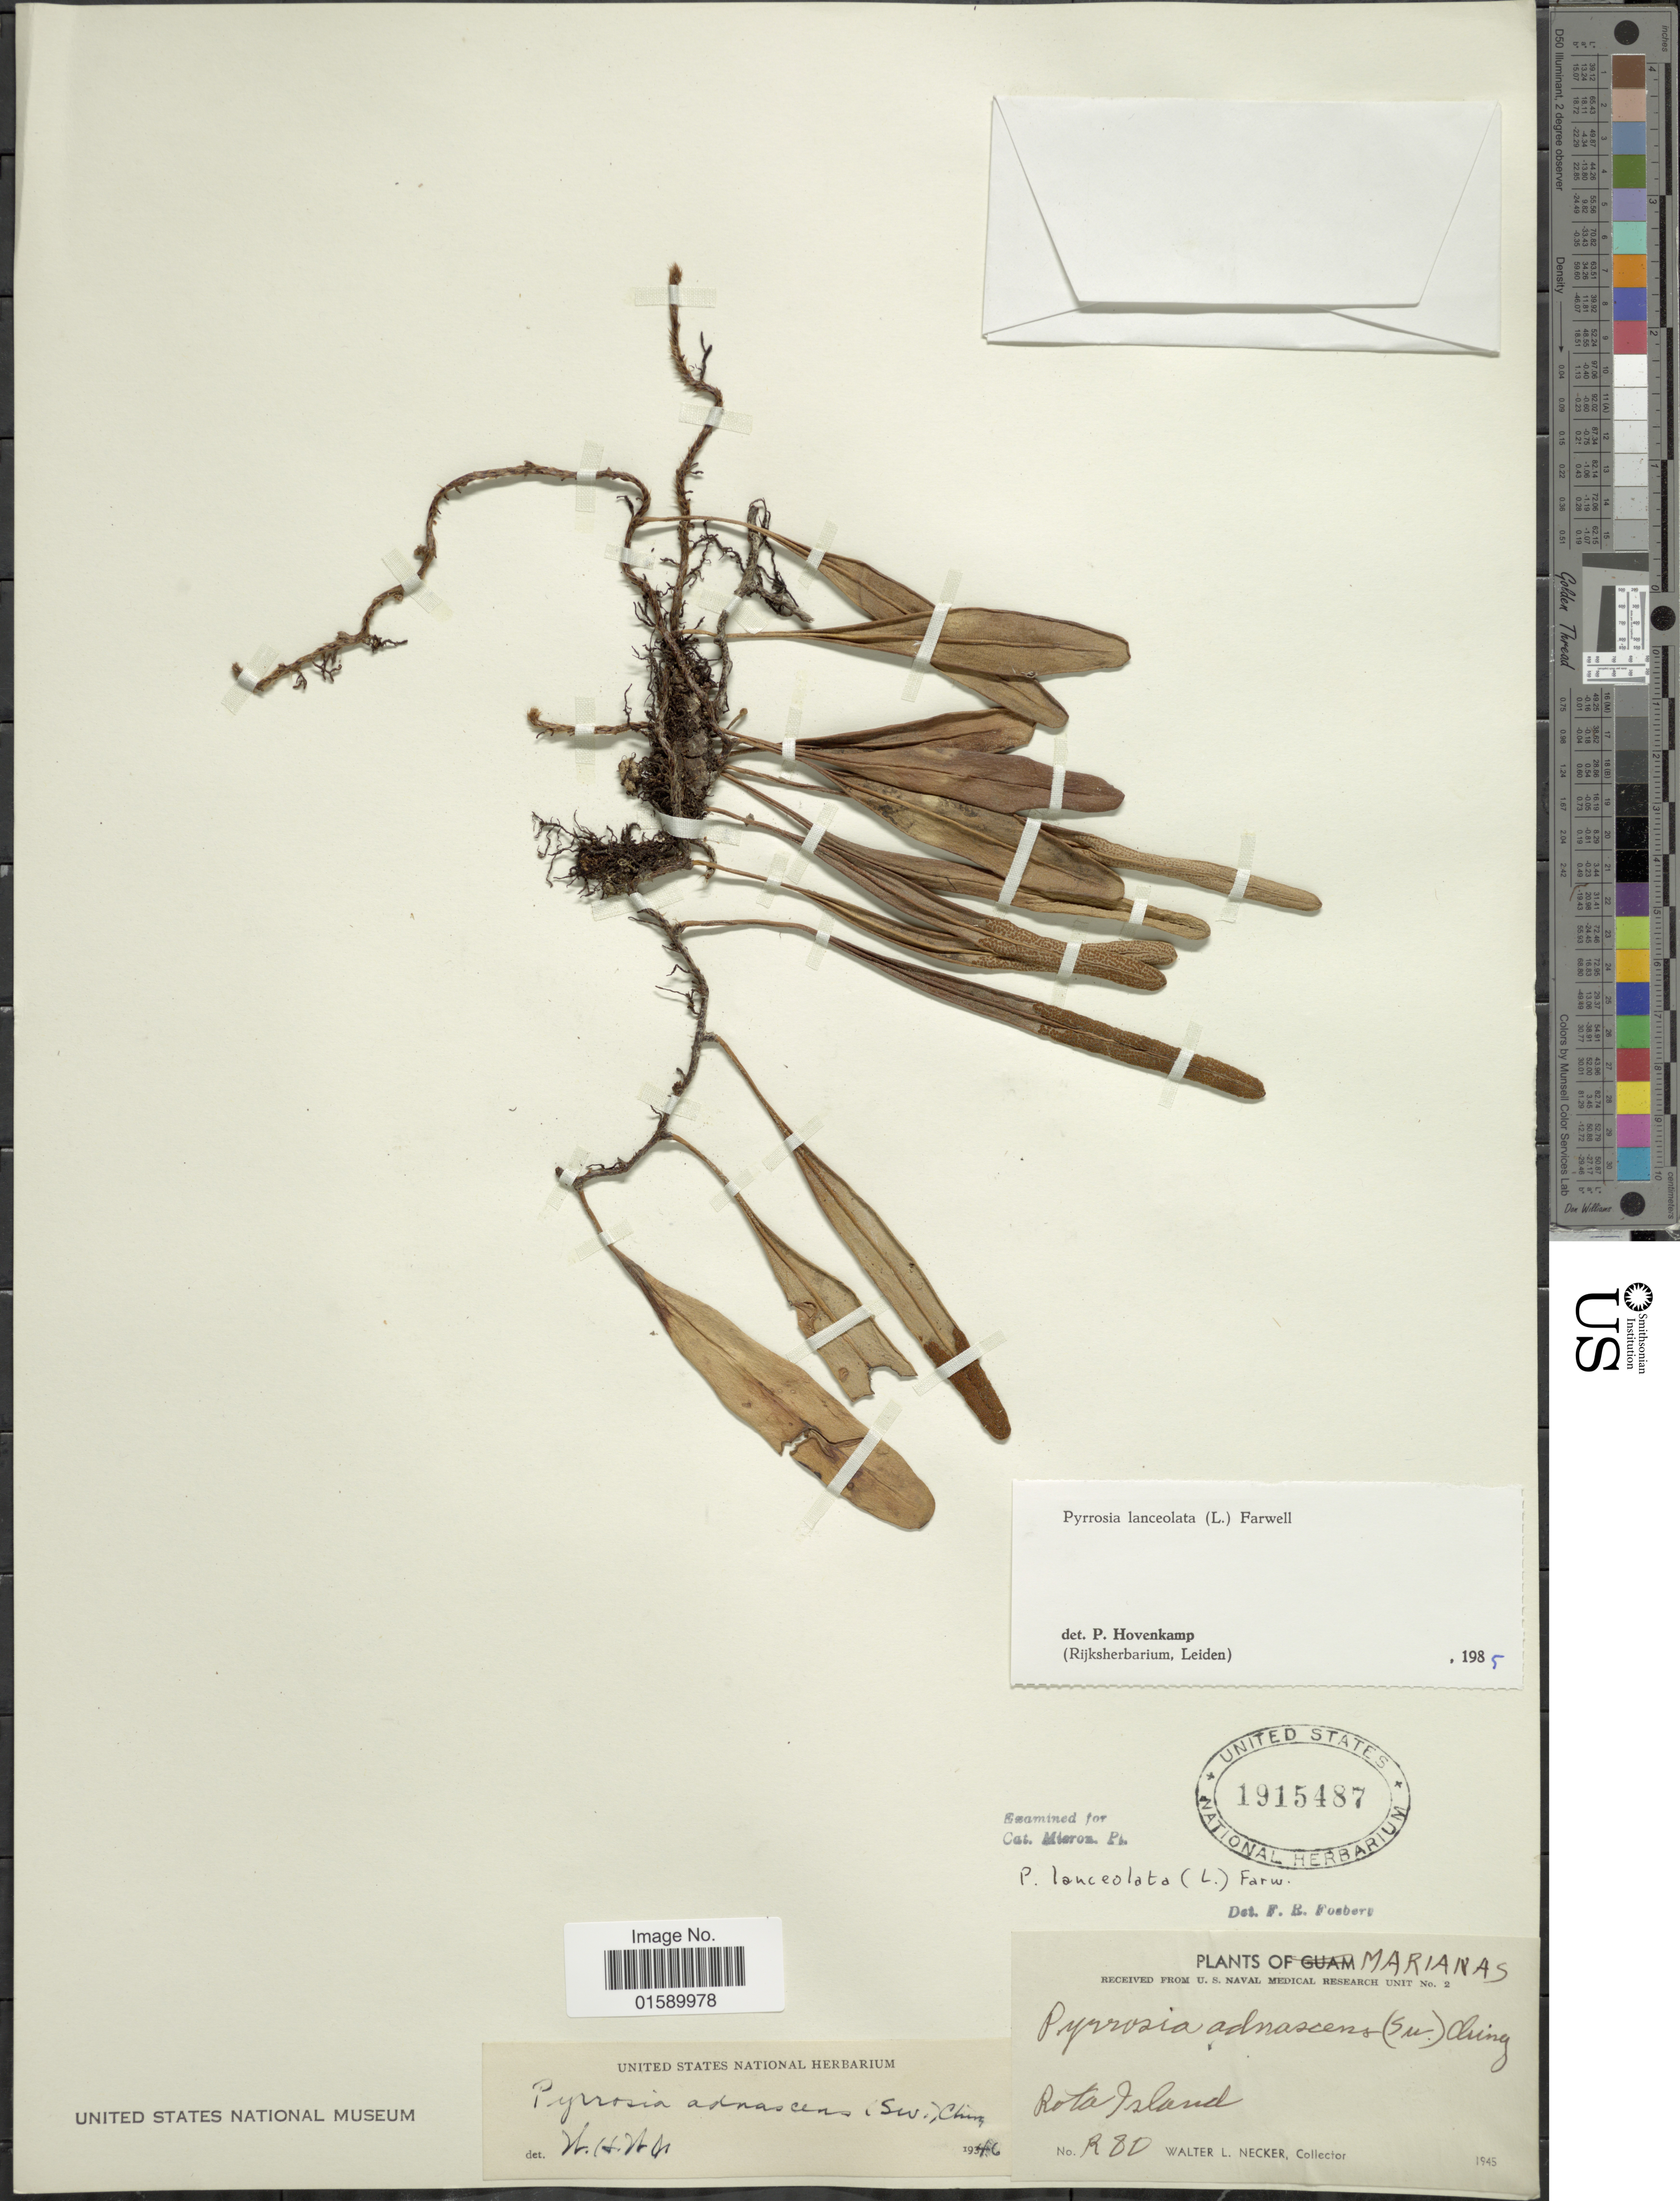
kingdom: Plantae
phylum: Tracheophyta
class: Polypodiopsida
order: Polypodiales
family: Polypodiaceae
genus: Pyrrosia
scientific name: Pyrrosia lanceolata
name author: (L.) Farw.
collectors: W. L. Necker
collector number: R80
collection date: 1945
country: Northern Mariana Islands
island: Rota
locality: Rota Island.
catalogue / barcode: US 1915487